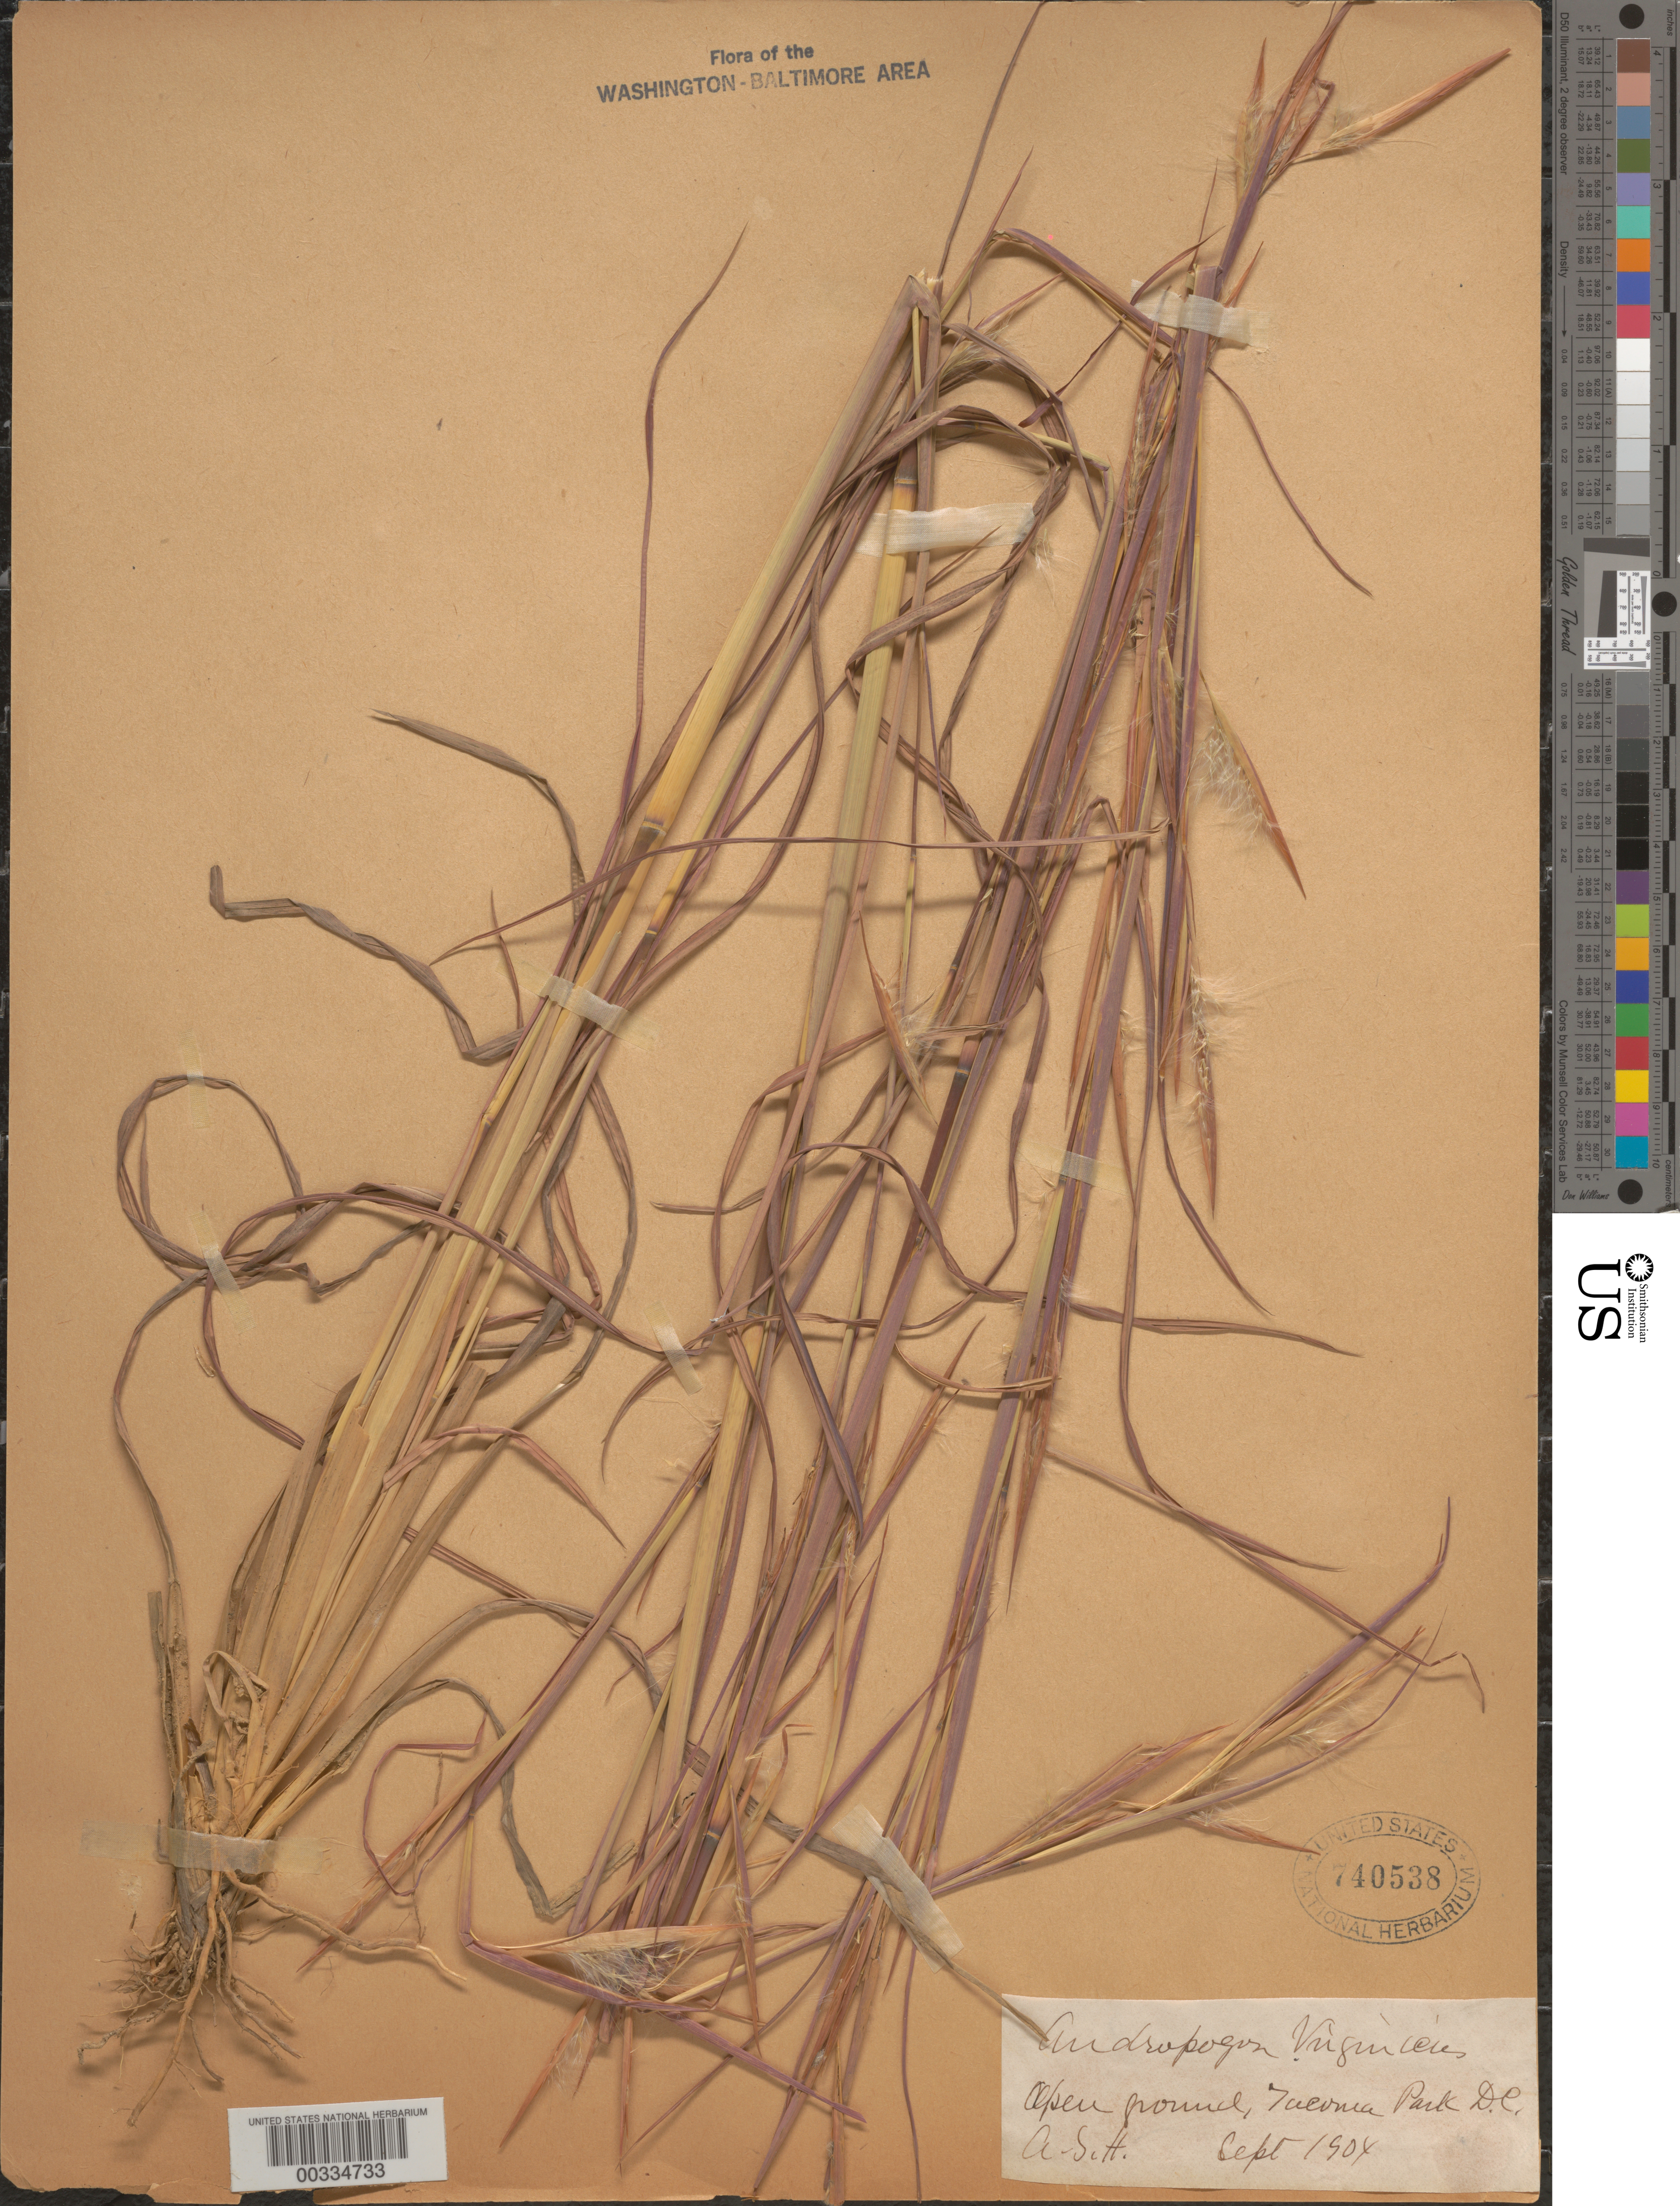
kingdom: Plantae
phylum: Tracheophyta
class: Liliopsida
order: Poales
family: Poaceae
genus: Andropogon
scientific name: Andropogon virginicus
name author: L.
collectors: A. S. Hitchcock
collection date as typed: Sep 1904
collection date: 1904-09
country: United States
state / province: District of Columbia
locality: Tacoma Park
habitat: Open ground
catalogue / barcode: US 740538